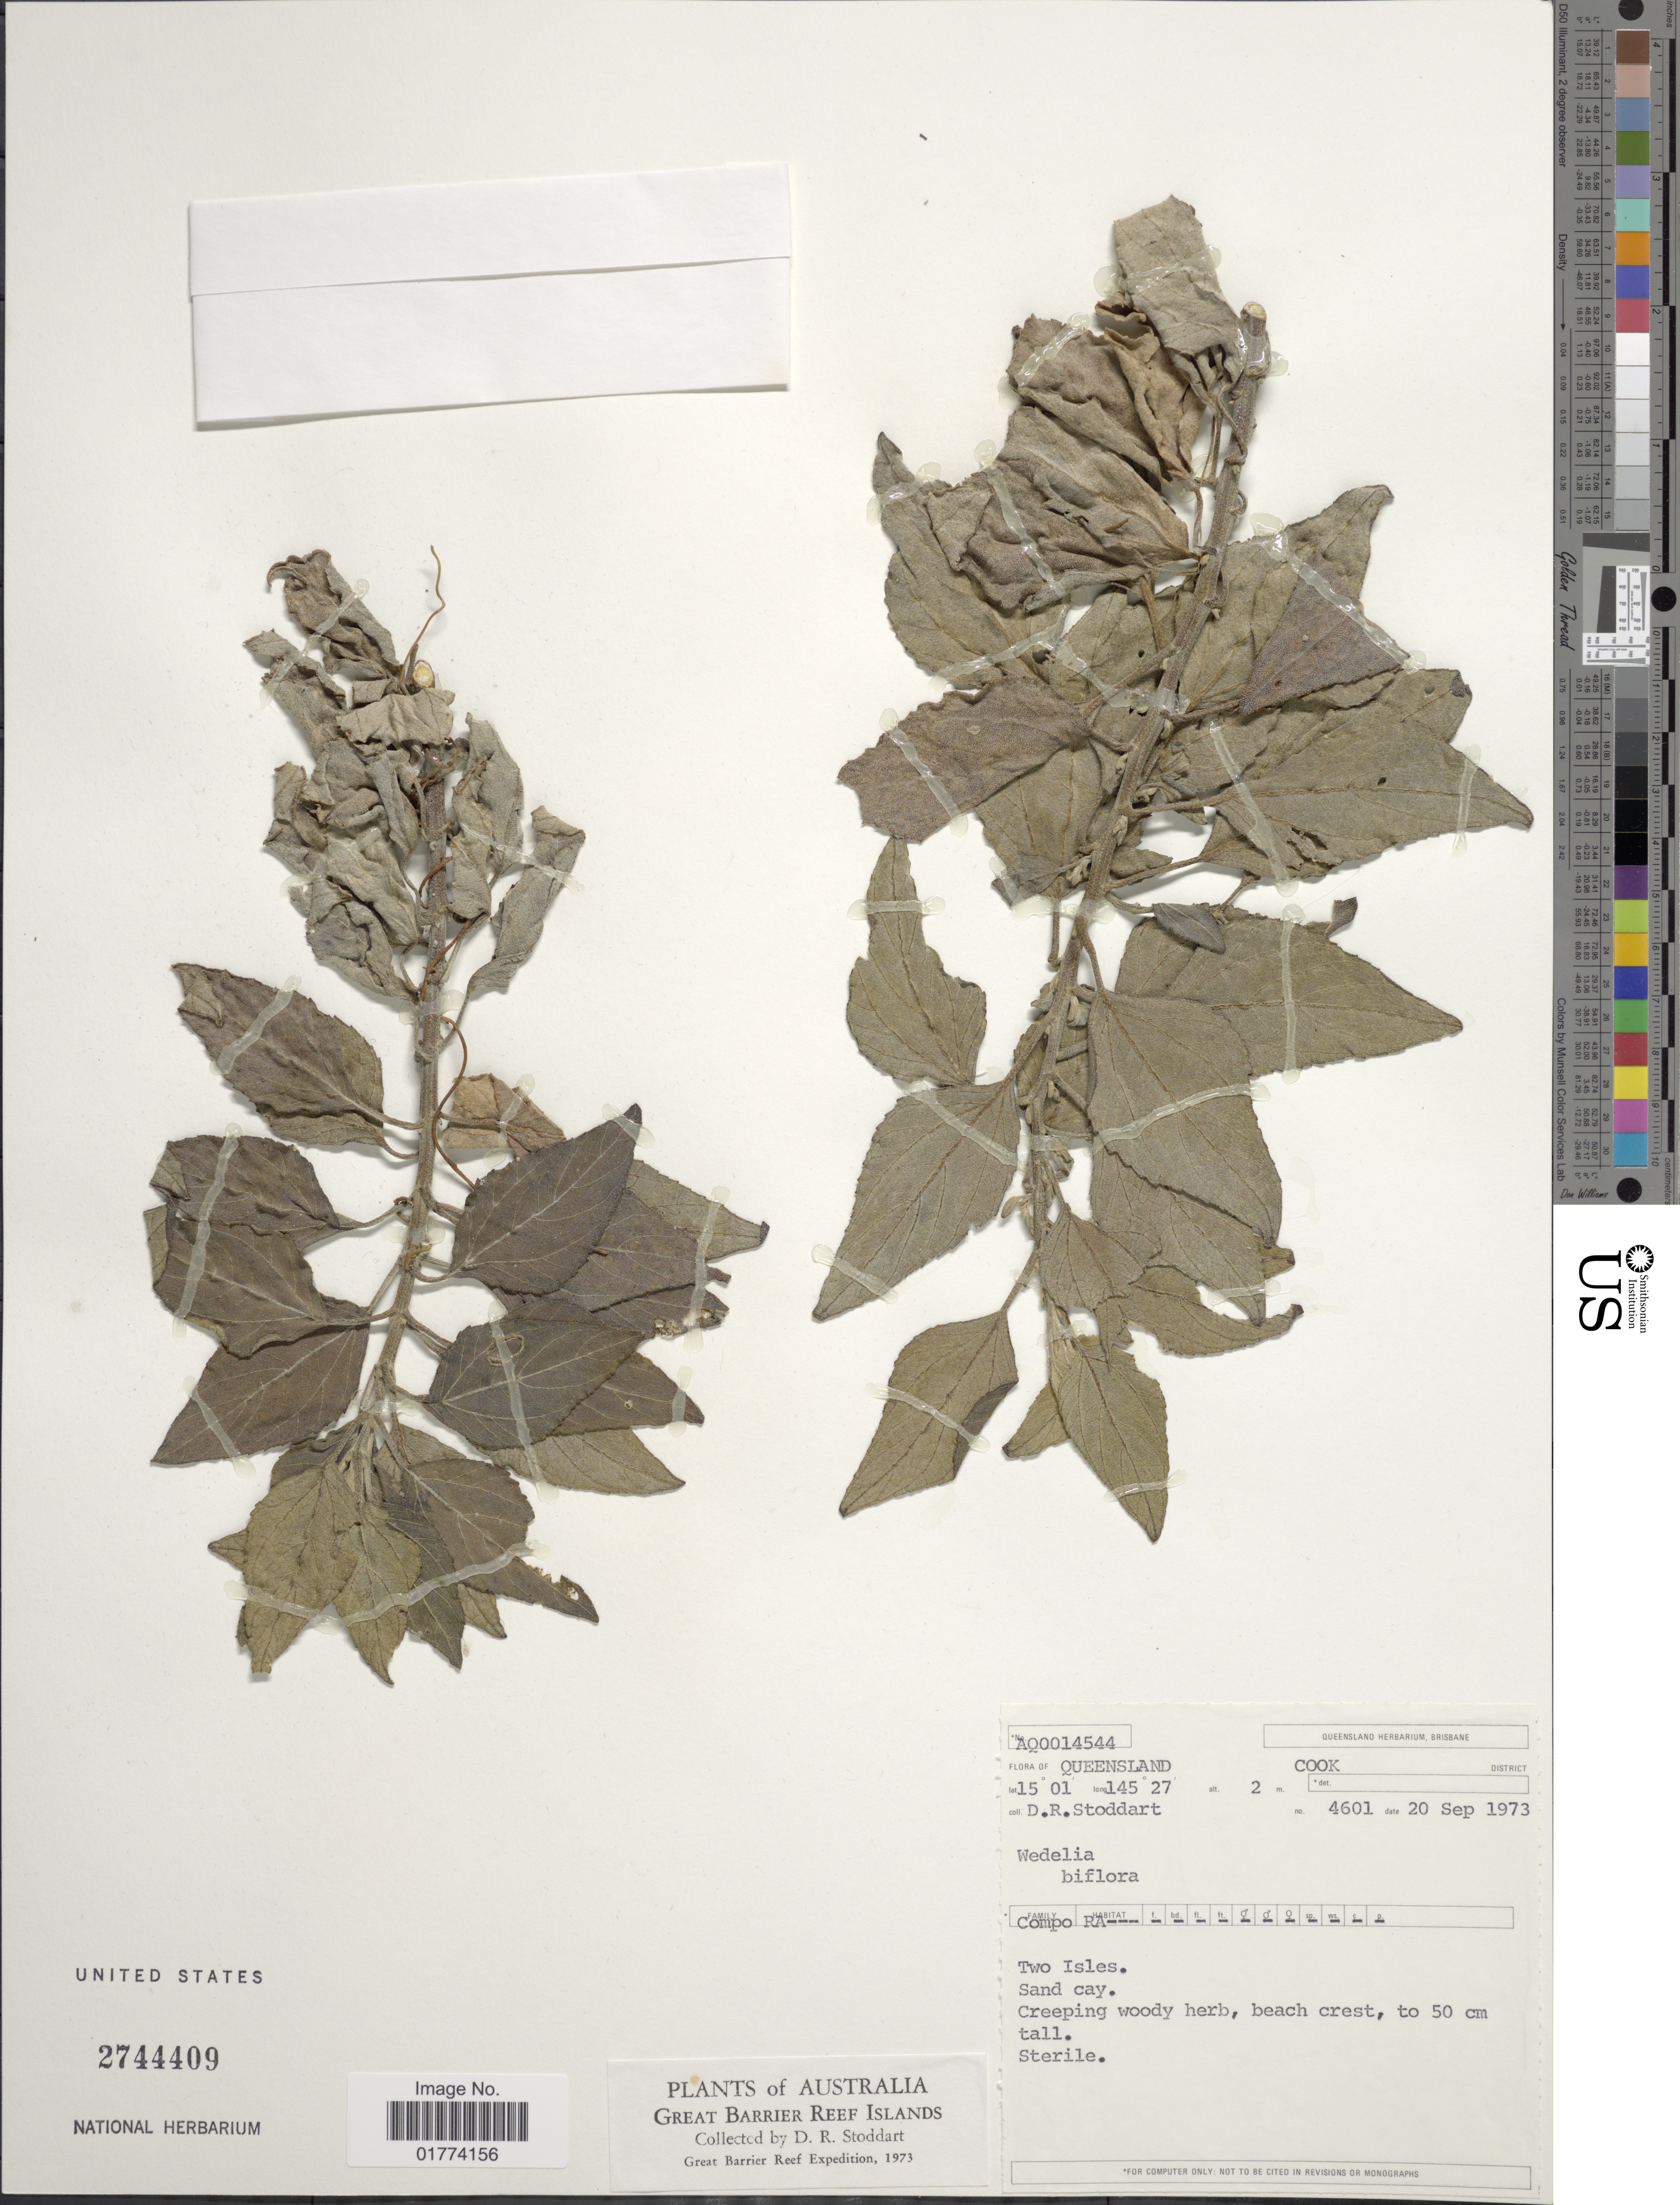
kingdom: Plantae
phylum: Tracheophyta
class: Magnoliopsida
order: Asterales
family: Asteraceae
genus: Wollastonia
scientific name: Wollastonia biflora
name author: (L.) DC.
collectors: D. R. Stoddart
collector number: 4601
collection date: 1973-09-20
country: Australia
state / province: Queensland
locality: Cook District, Two Isles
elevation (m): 2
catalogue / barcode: US 2744409